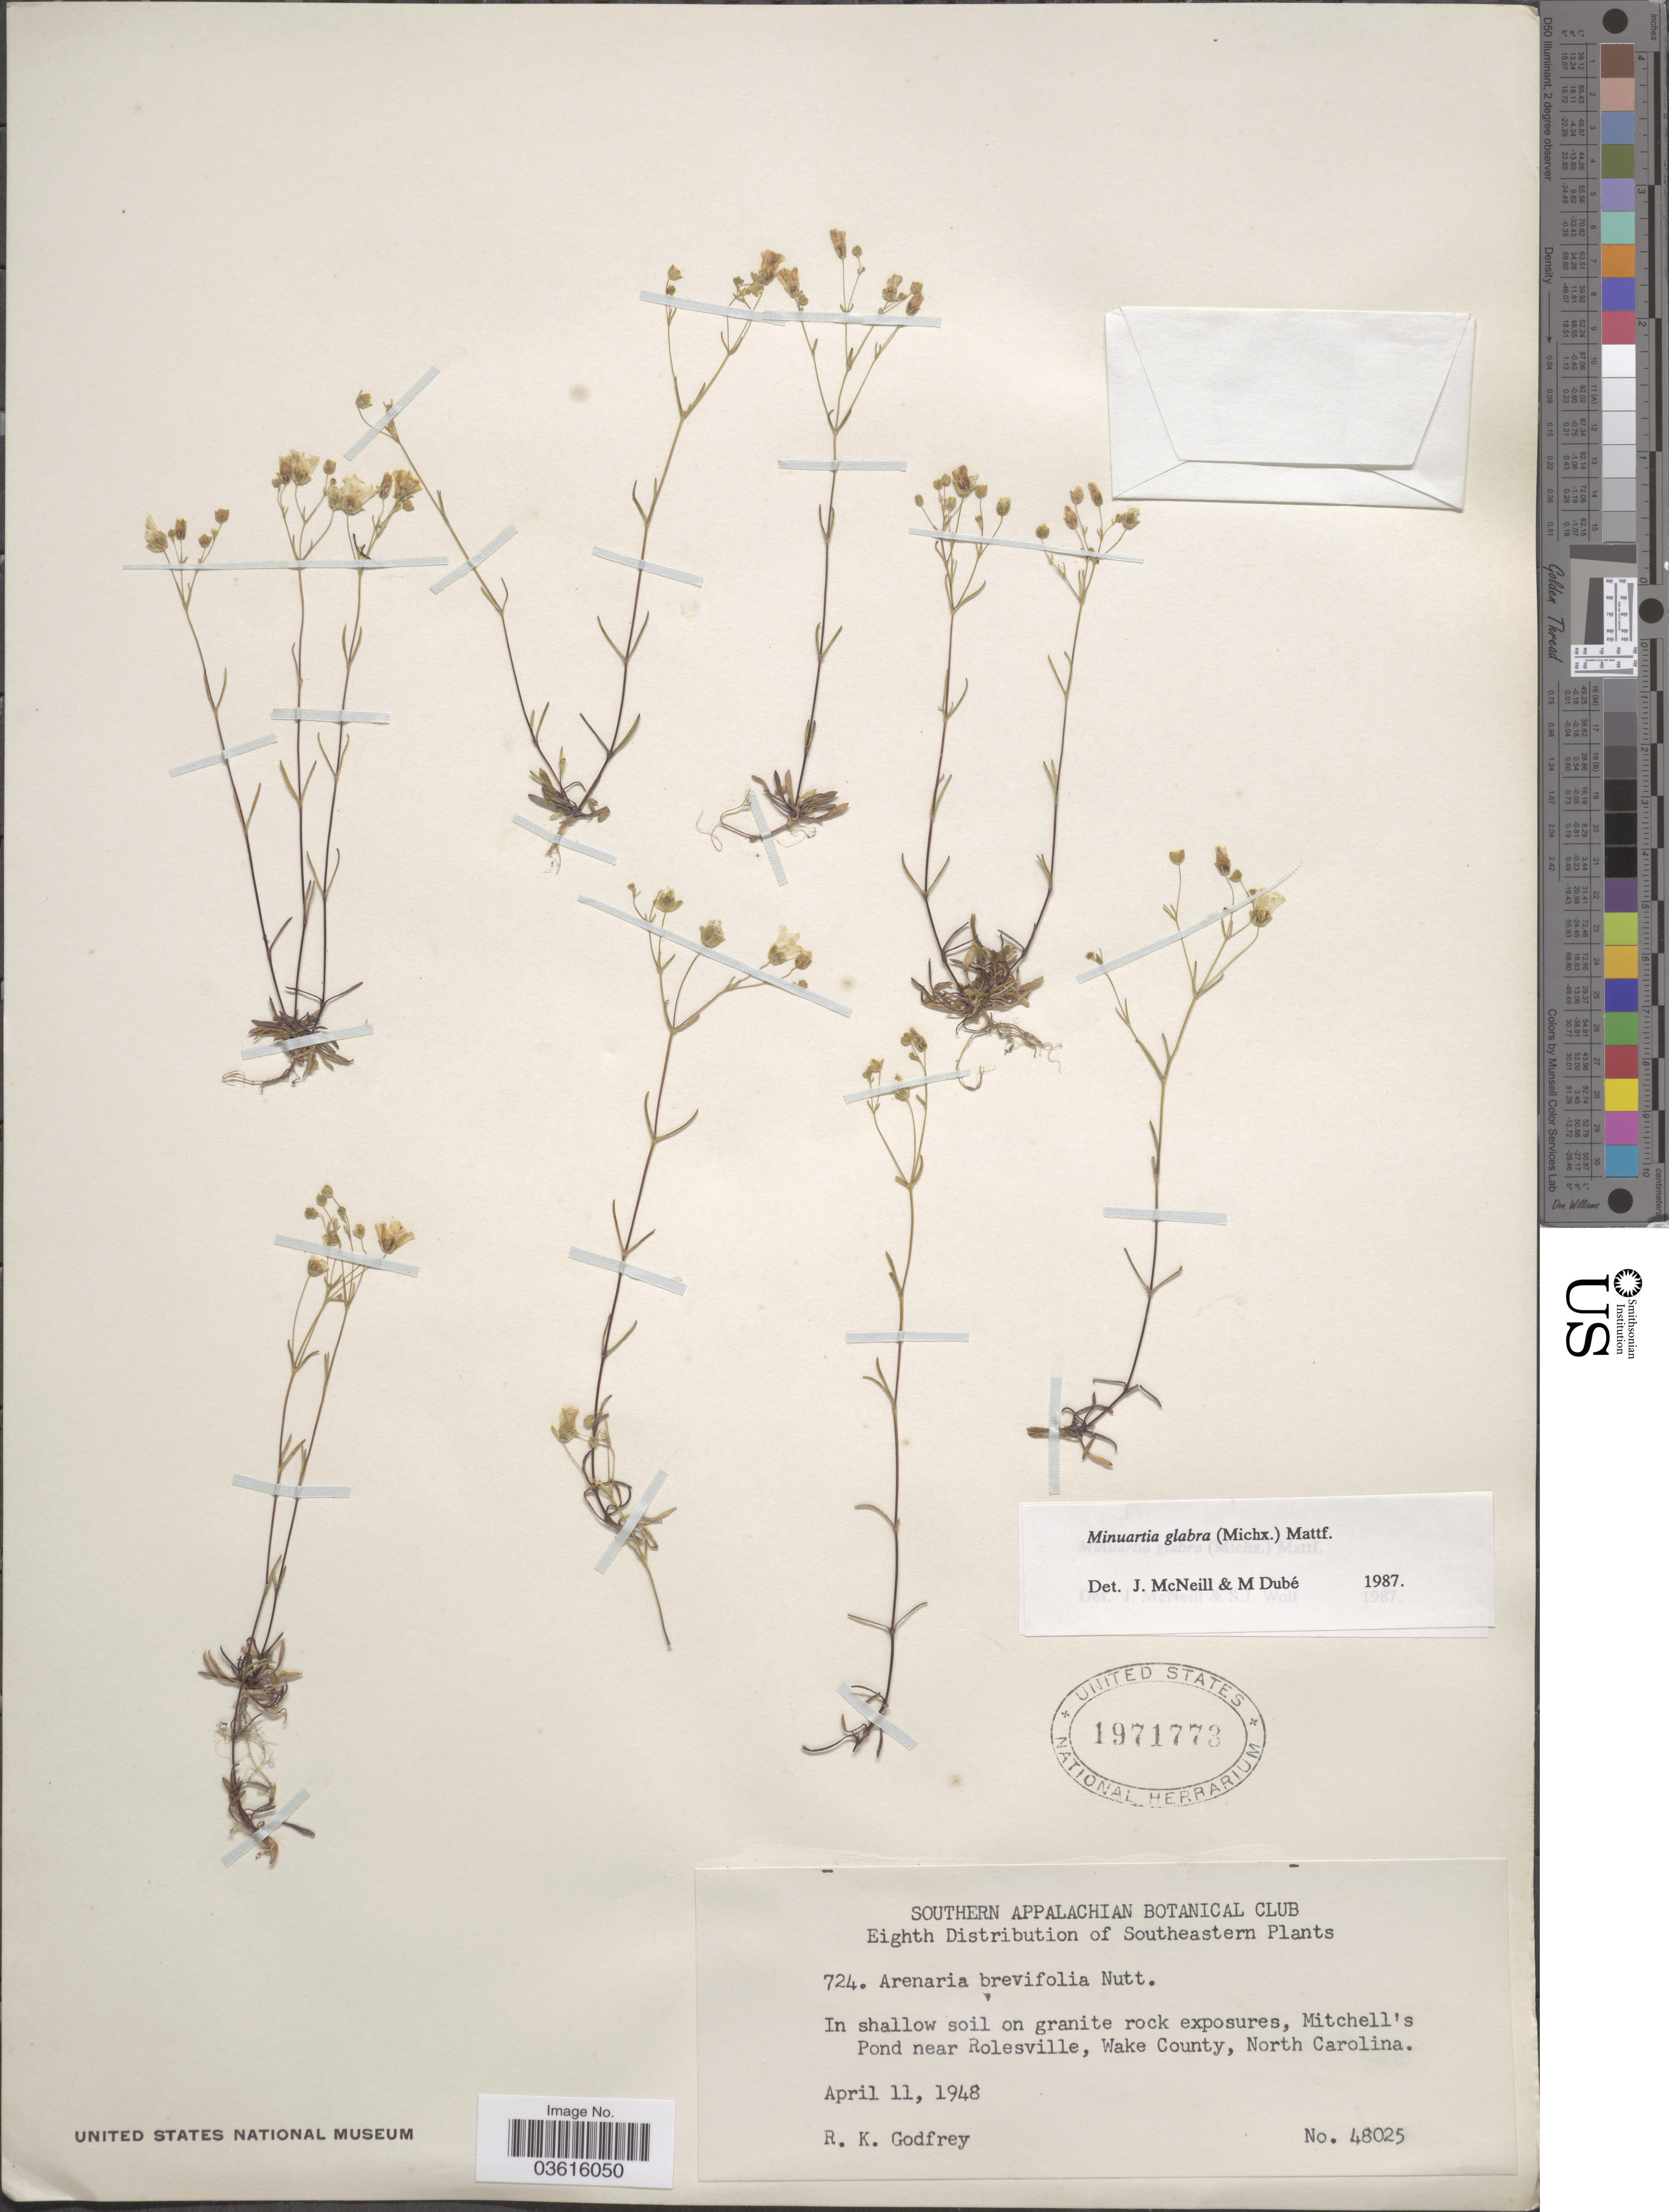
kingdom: Plantae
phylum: Tracheophyta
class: Magnoliopsida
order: Caryophyllales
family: Caryophyllaceae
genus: Minuartia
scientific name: Minuartia glabra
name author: (Michx.) Mattf.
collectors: R. K. Godfrey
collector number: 724/48025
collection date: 1948-04-11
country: United States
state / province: North Carolina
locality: Mitchell's Pond near Rolesville, Wake County.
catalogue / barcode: US 1971773